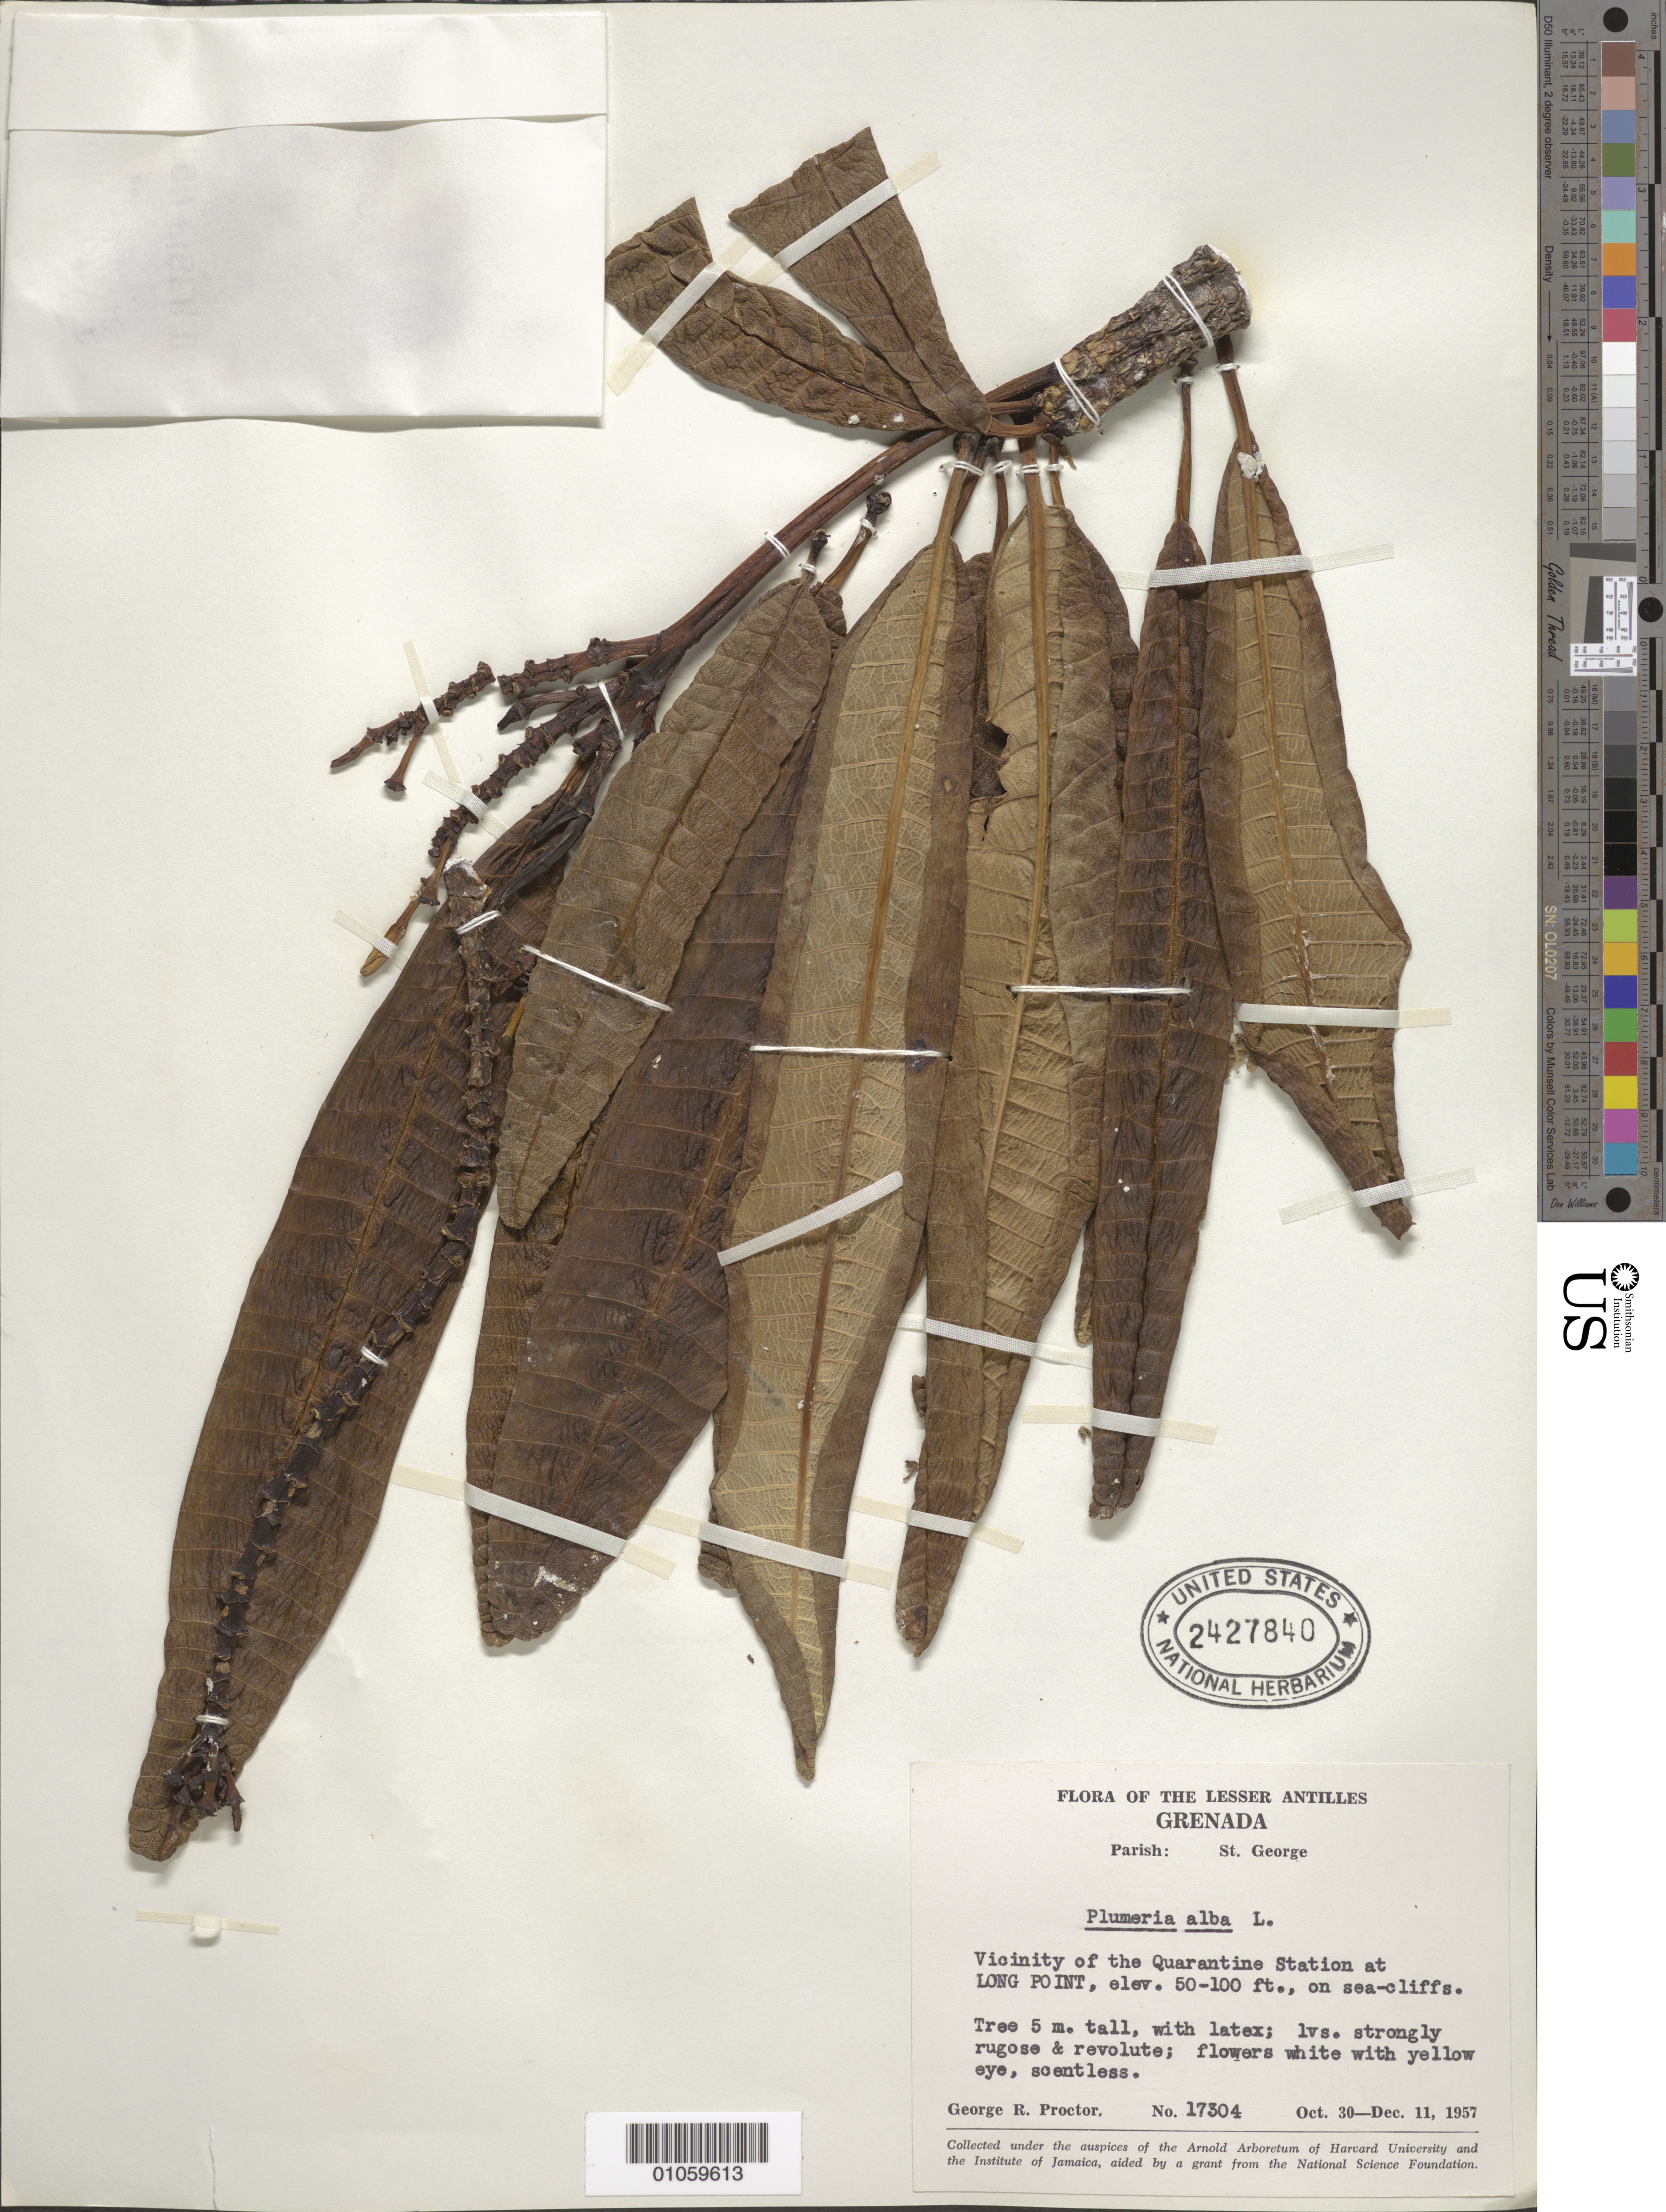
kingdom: Plantae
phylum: Tracheophyta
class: Magnoliopsida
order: Gentianales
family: Apocynaceae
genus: Plumeria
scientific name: Plumeria alba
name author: L.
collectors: G. R. Proctor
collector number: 17304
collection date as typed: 30 Oct 1957 to 11 Dec 1957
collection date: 1957-10-30/1957-12-11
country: Grenada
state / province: Saint George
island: Grenada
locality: Vicinity of the Quarantine Station at Long Point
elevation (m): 15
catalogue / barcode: US 2427840